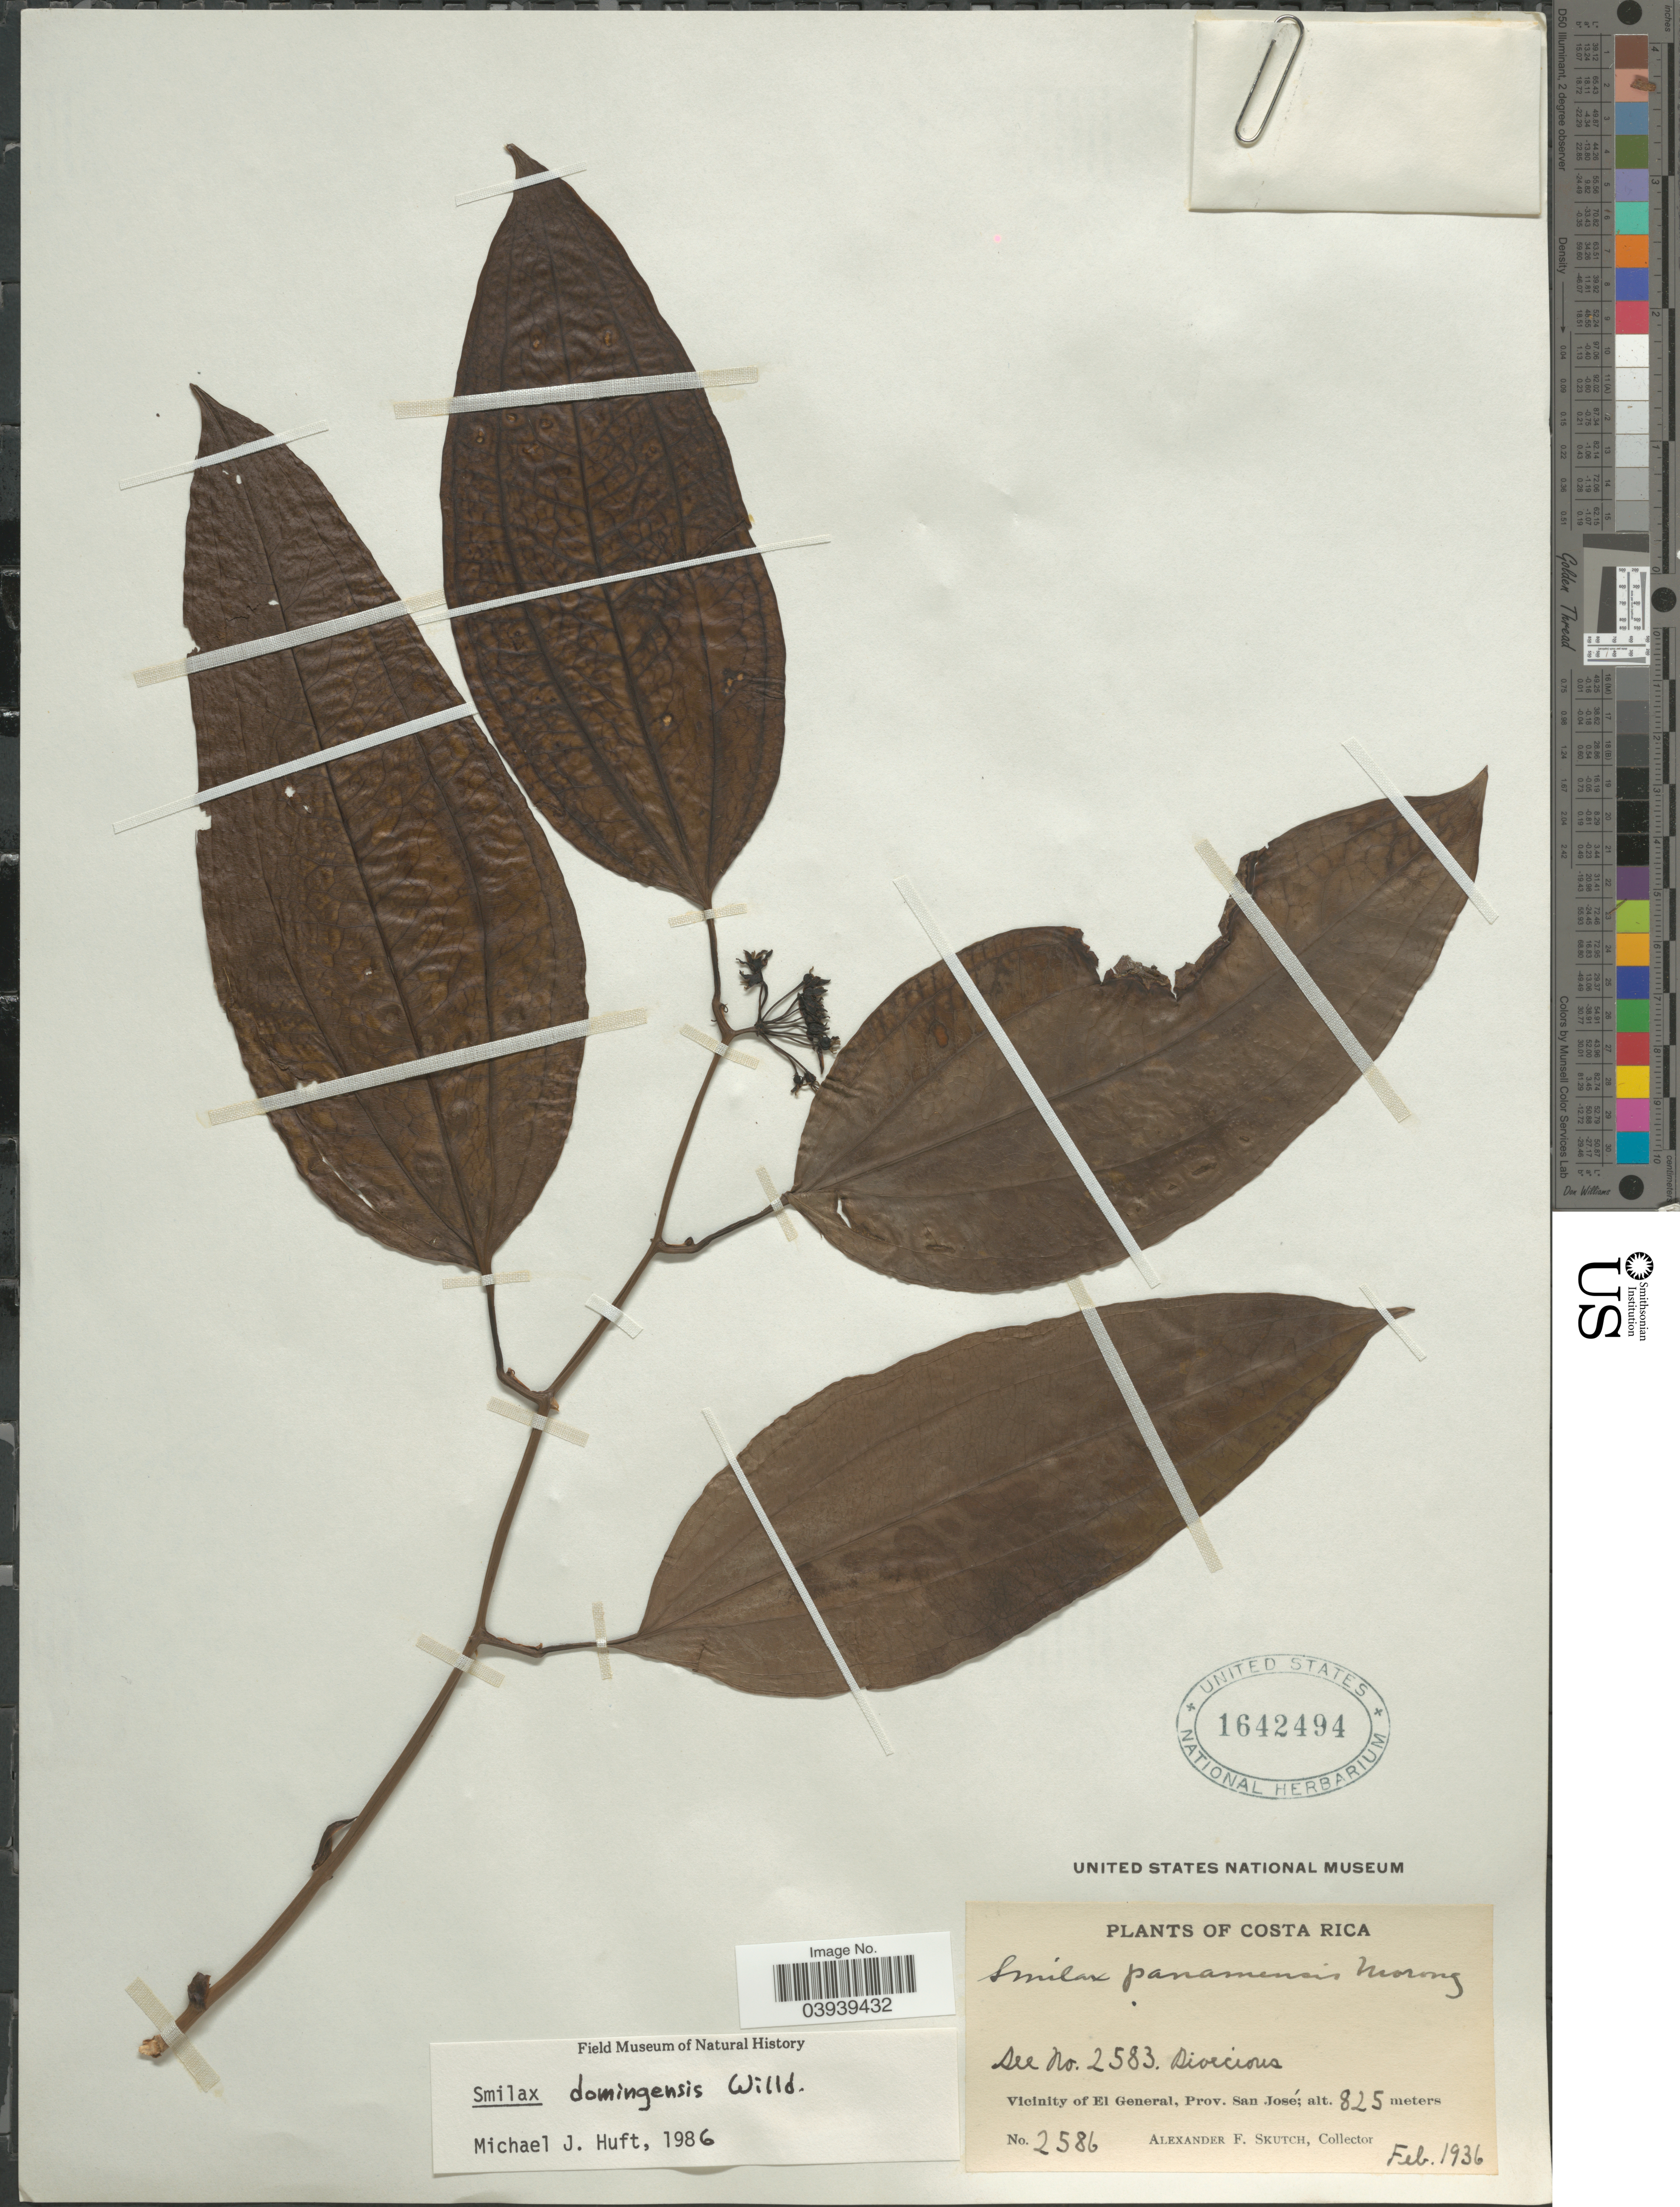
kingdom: Plantae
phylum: Tracheophyta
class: Liliopsida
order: Liliales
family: Smilacaceae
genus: Smilax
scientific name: Smilax domingensis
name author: Willd.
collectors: A. F. Skutch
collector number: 2586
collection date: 1936-02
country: Costa Rica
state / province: San José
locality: Vicinity of El General.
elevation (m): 825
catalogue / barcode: US 1642494